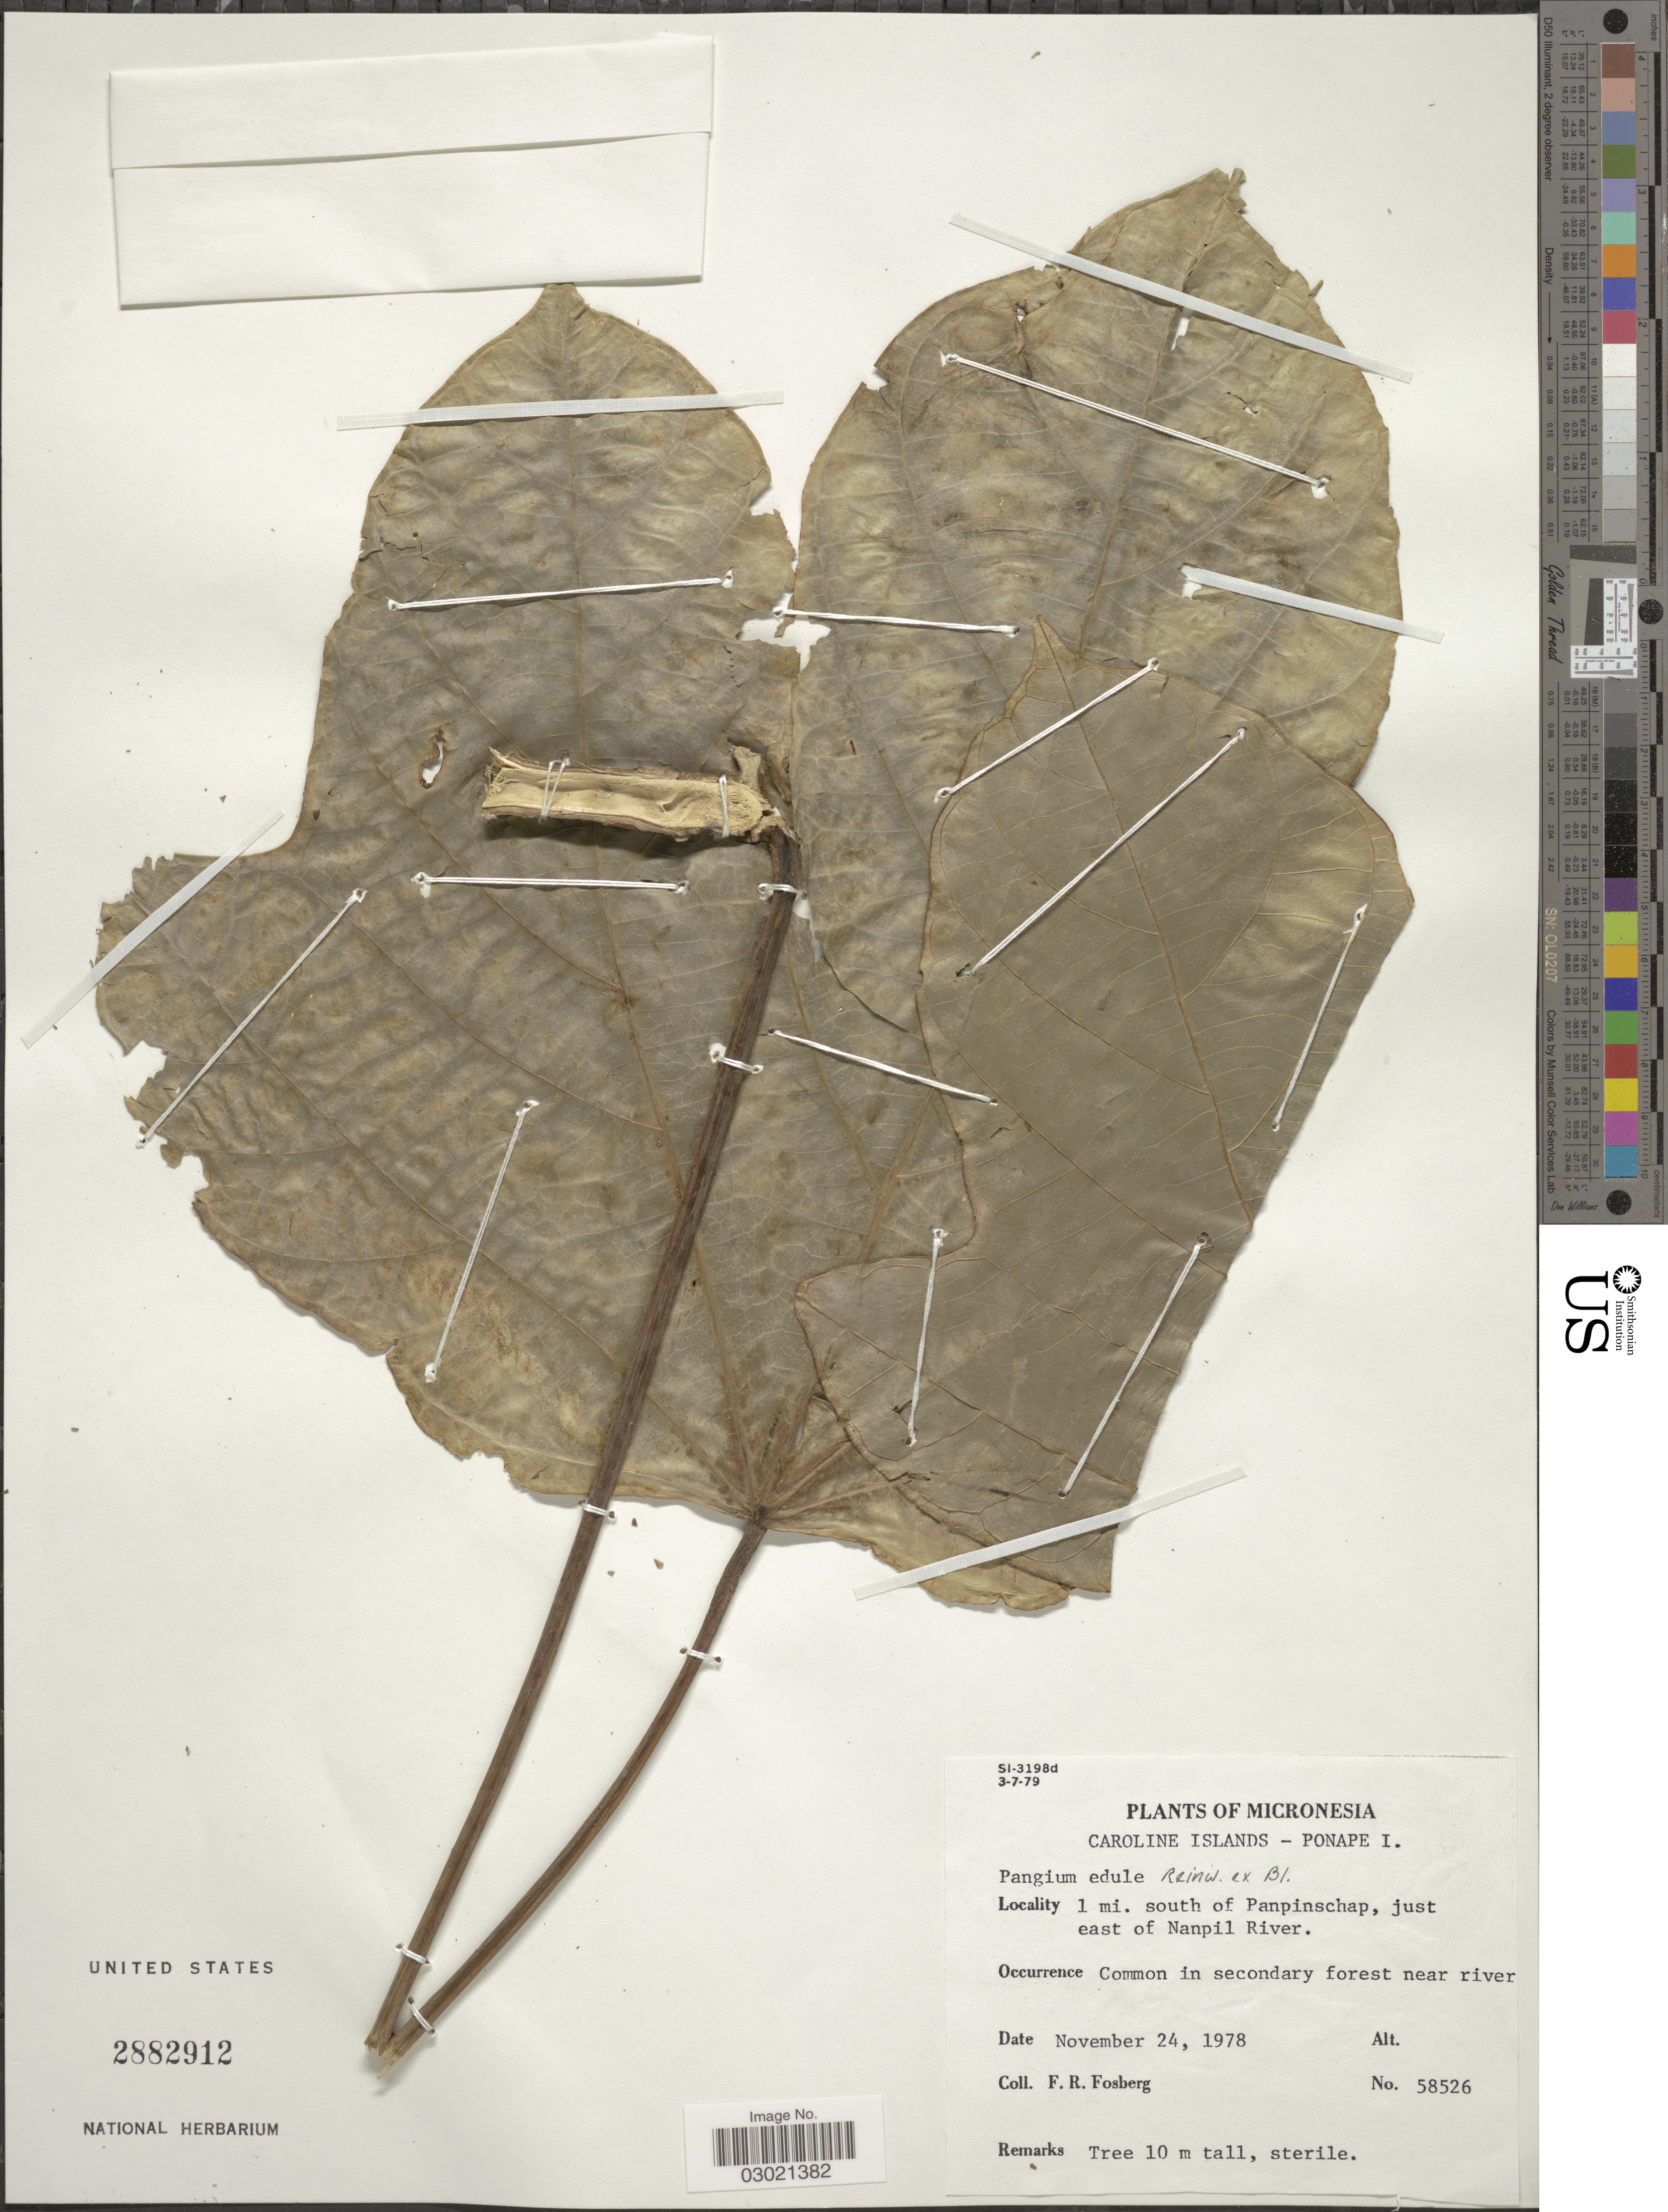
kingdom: Plantae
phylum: Tracheophyta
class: Magnoliopsida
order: Malpighiales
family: Achariaceae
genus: Pangium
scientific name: Pangium edule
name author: Reinw.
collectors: F. R. Fosberg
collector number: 58526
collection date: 1978-11-24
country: Micronesia, Federated States of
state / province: Pohnpei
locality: Caroline Islands - Ponape I. 1 mi. south of Panpinschap, just east of Nanpil River.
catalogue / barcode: US 2882912